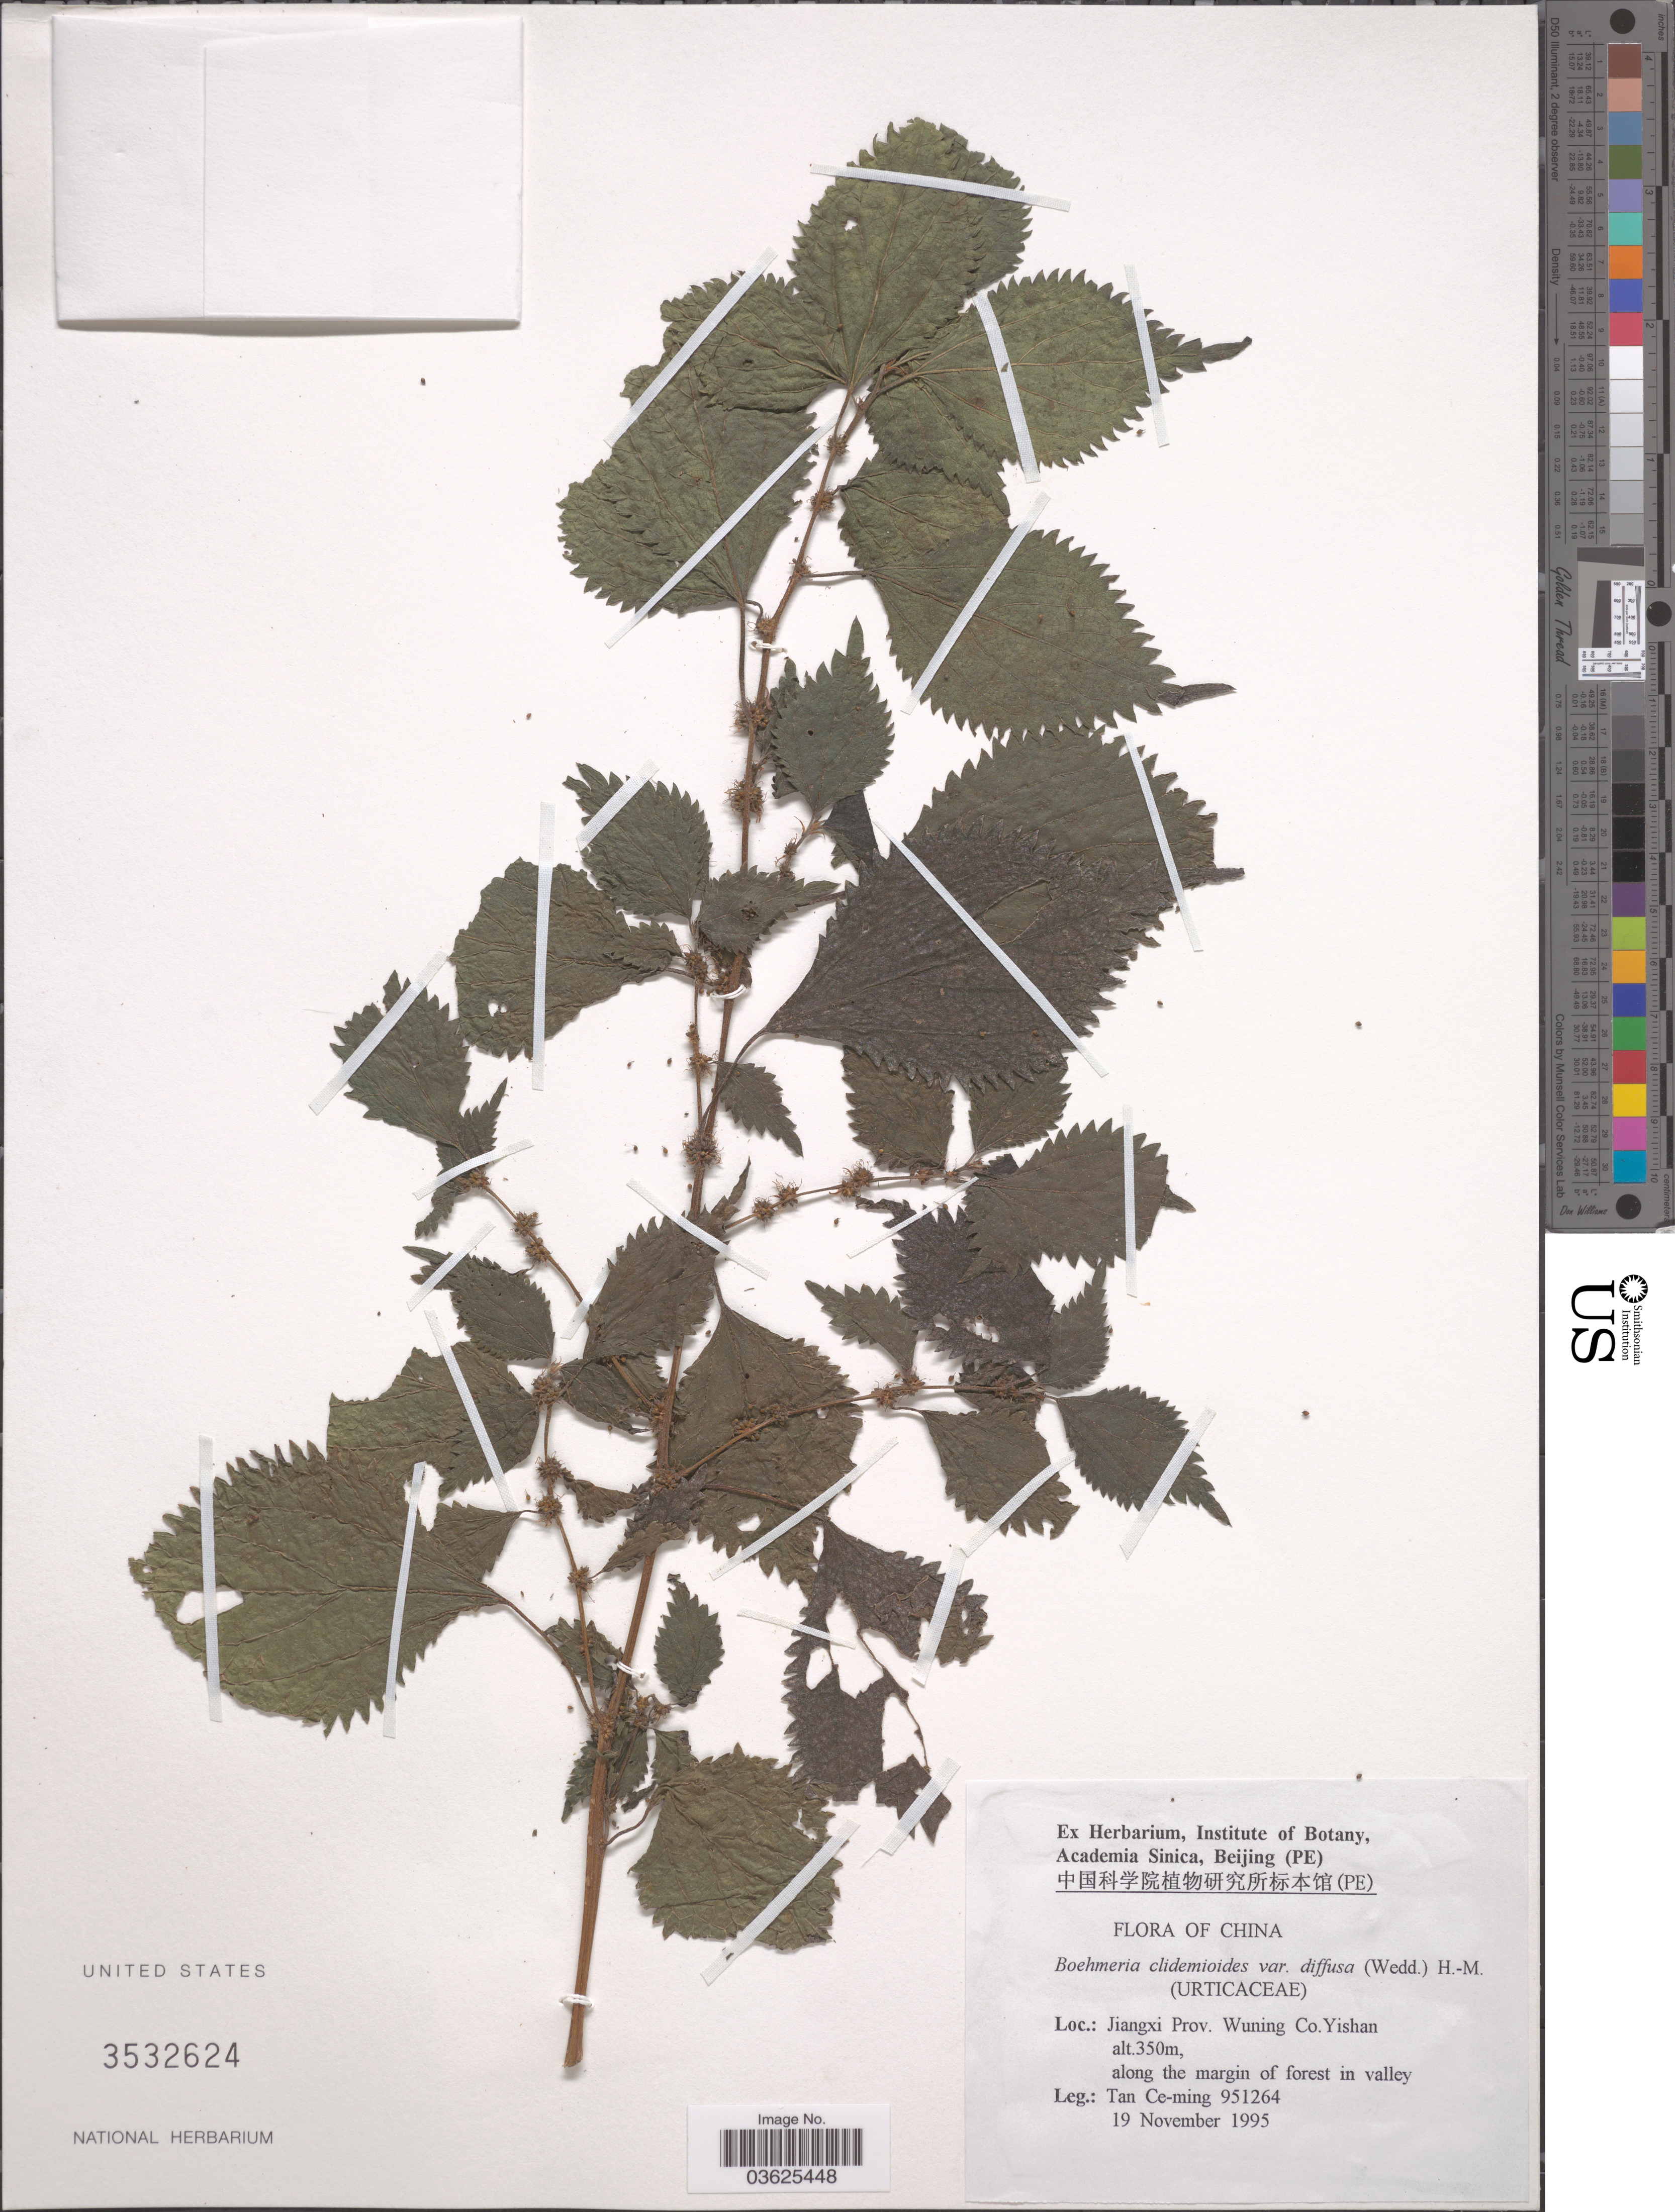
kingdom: Plantae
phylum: Tracheophyta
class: Magnoliopsida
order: Rosales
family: Urticaceae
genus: Boehmeria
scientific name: Boehmeria diffusa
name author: Wedd.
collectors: T. Ce-ming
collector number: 951264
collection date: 1995-11-19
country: China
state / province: Jiangxi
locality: Wuning Co. Yishan.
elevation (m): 350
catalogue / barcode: US 3532624